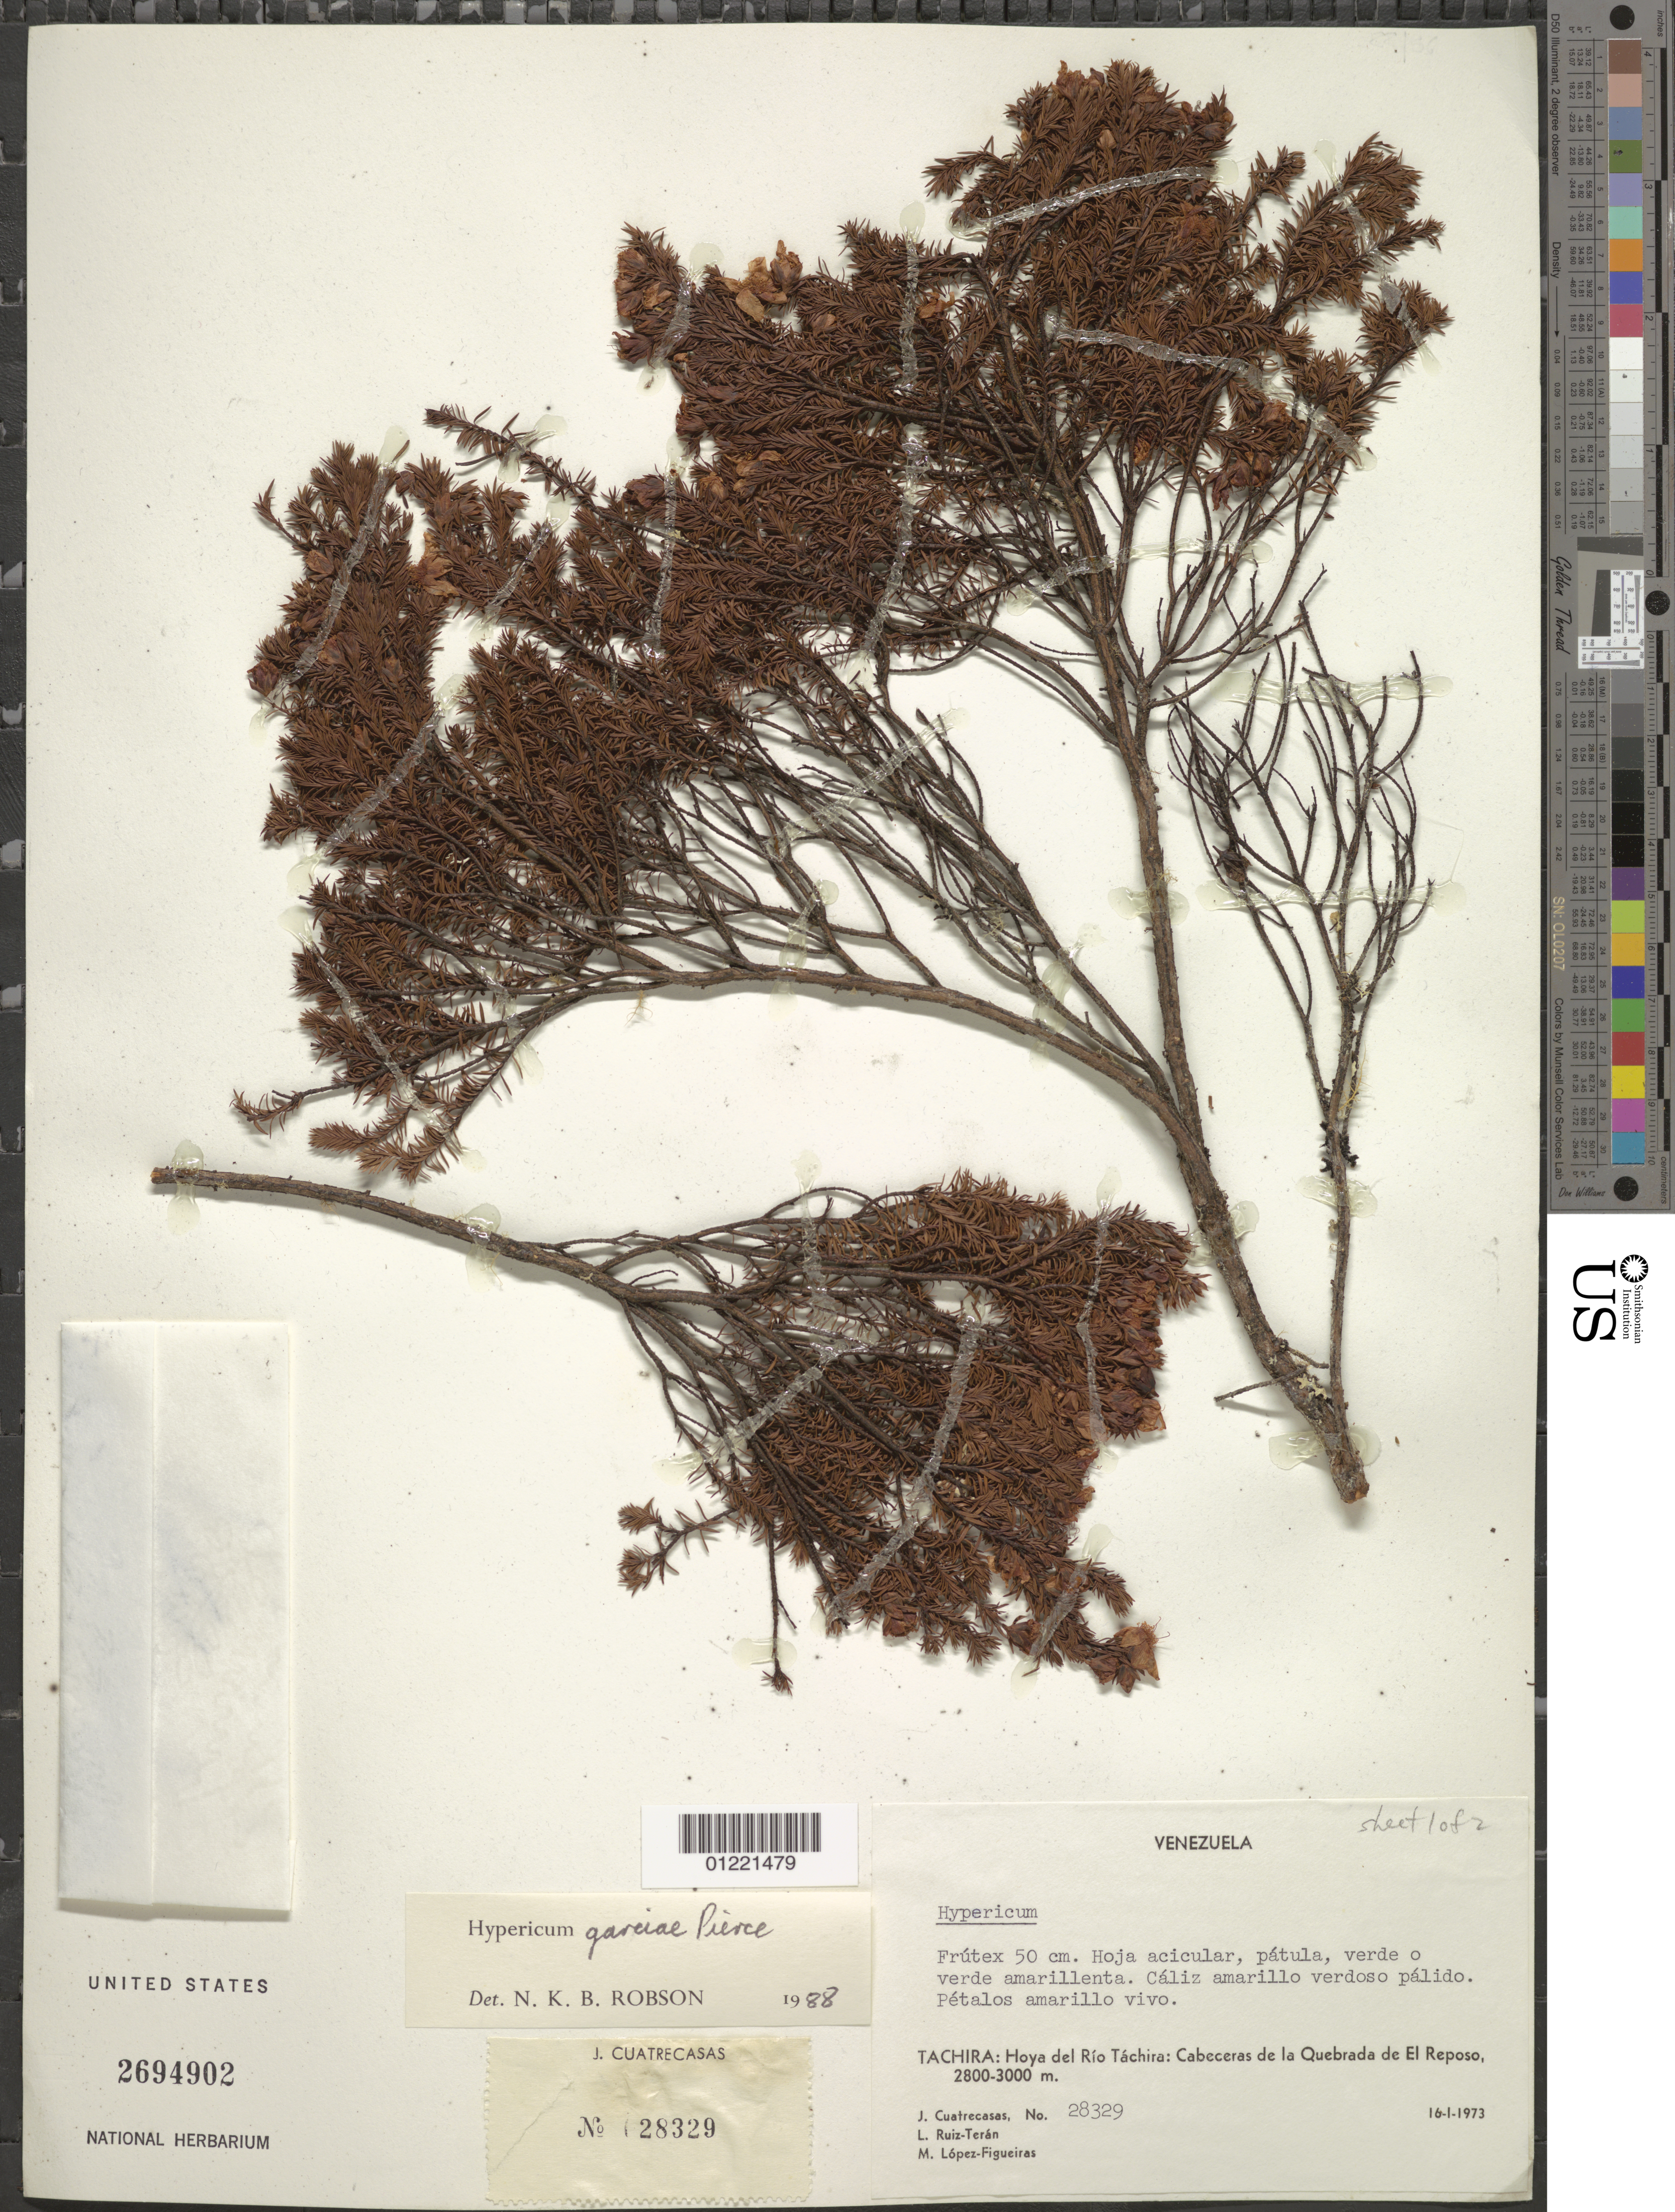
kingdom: Plantae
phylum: Tracheophyta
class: Magnoliopsida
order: Malpighiales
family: Hypericaceae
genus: Hypericum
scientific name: Hypericum garciae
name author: Pierce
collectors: J. Cuatrecasas, L. E. Ruíz-Terán & M. López Figueiras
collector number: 28329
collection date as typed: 16 Jan 1973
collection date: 1973-01-16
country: Venezuela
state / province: Tachira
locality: Hoya del Río Tachira: cabeceras de la Quebrada de El Reposo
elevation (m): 2800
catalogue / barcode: US 2694902